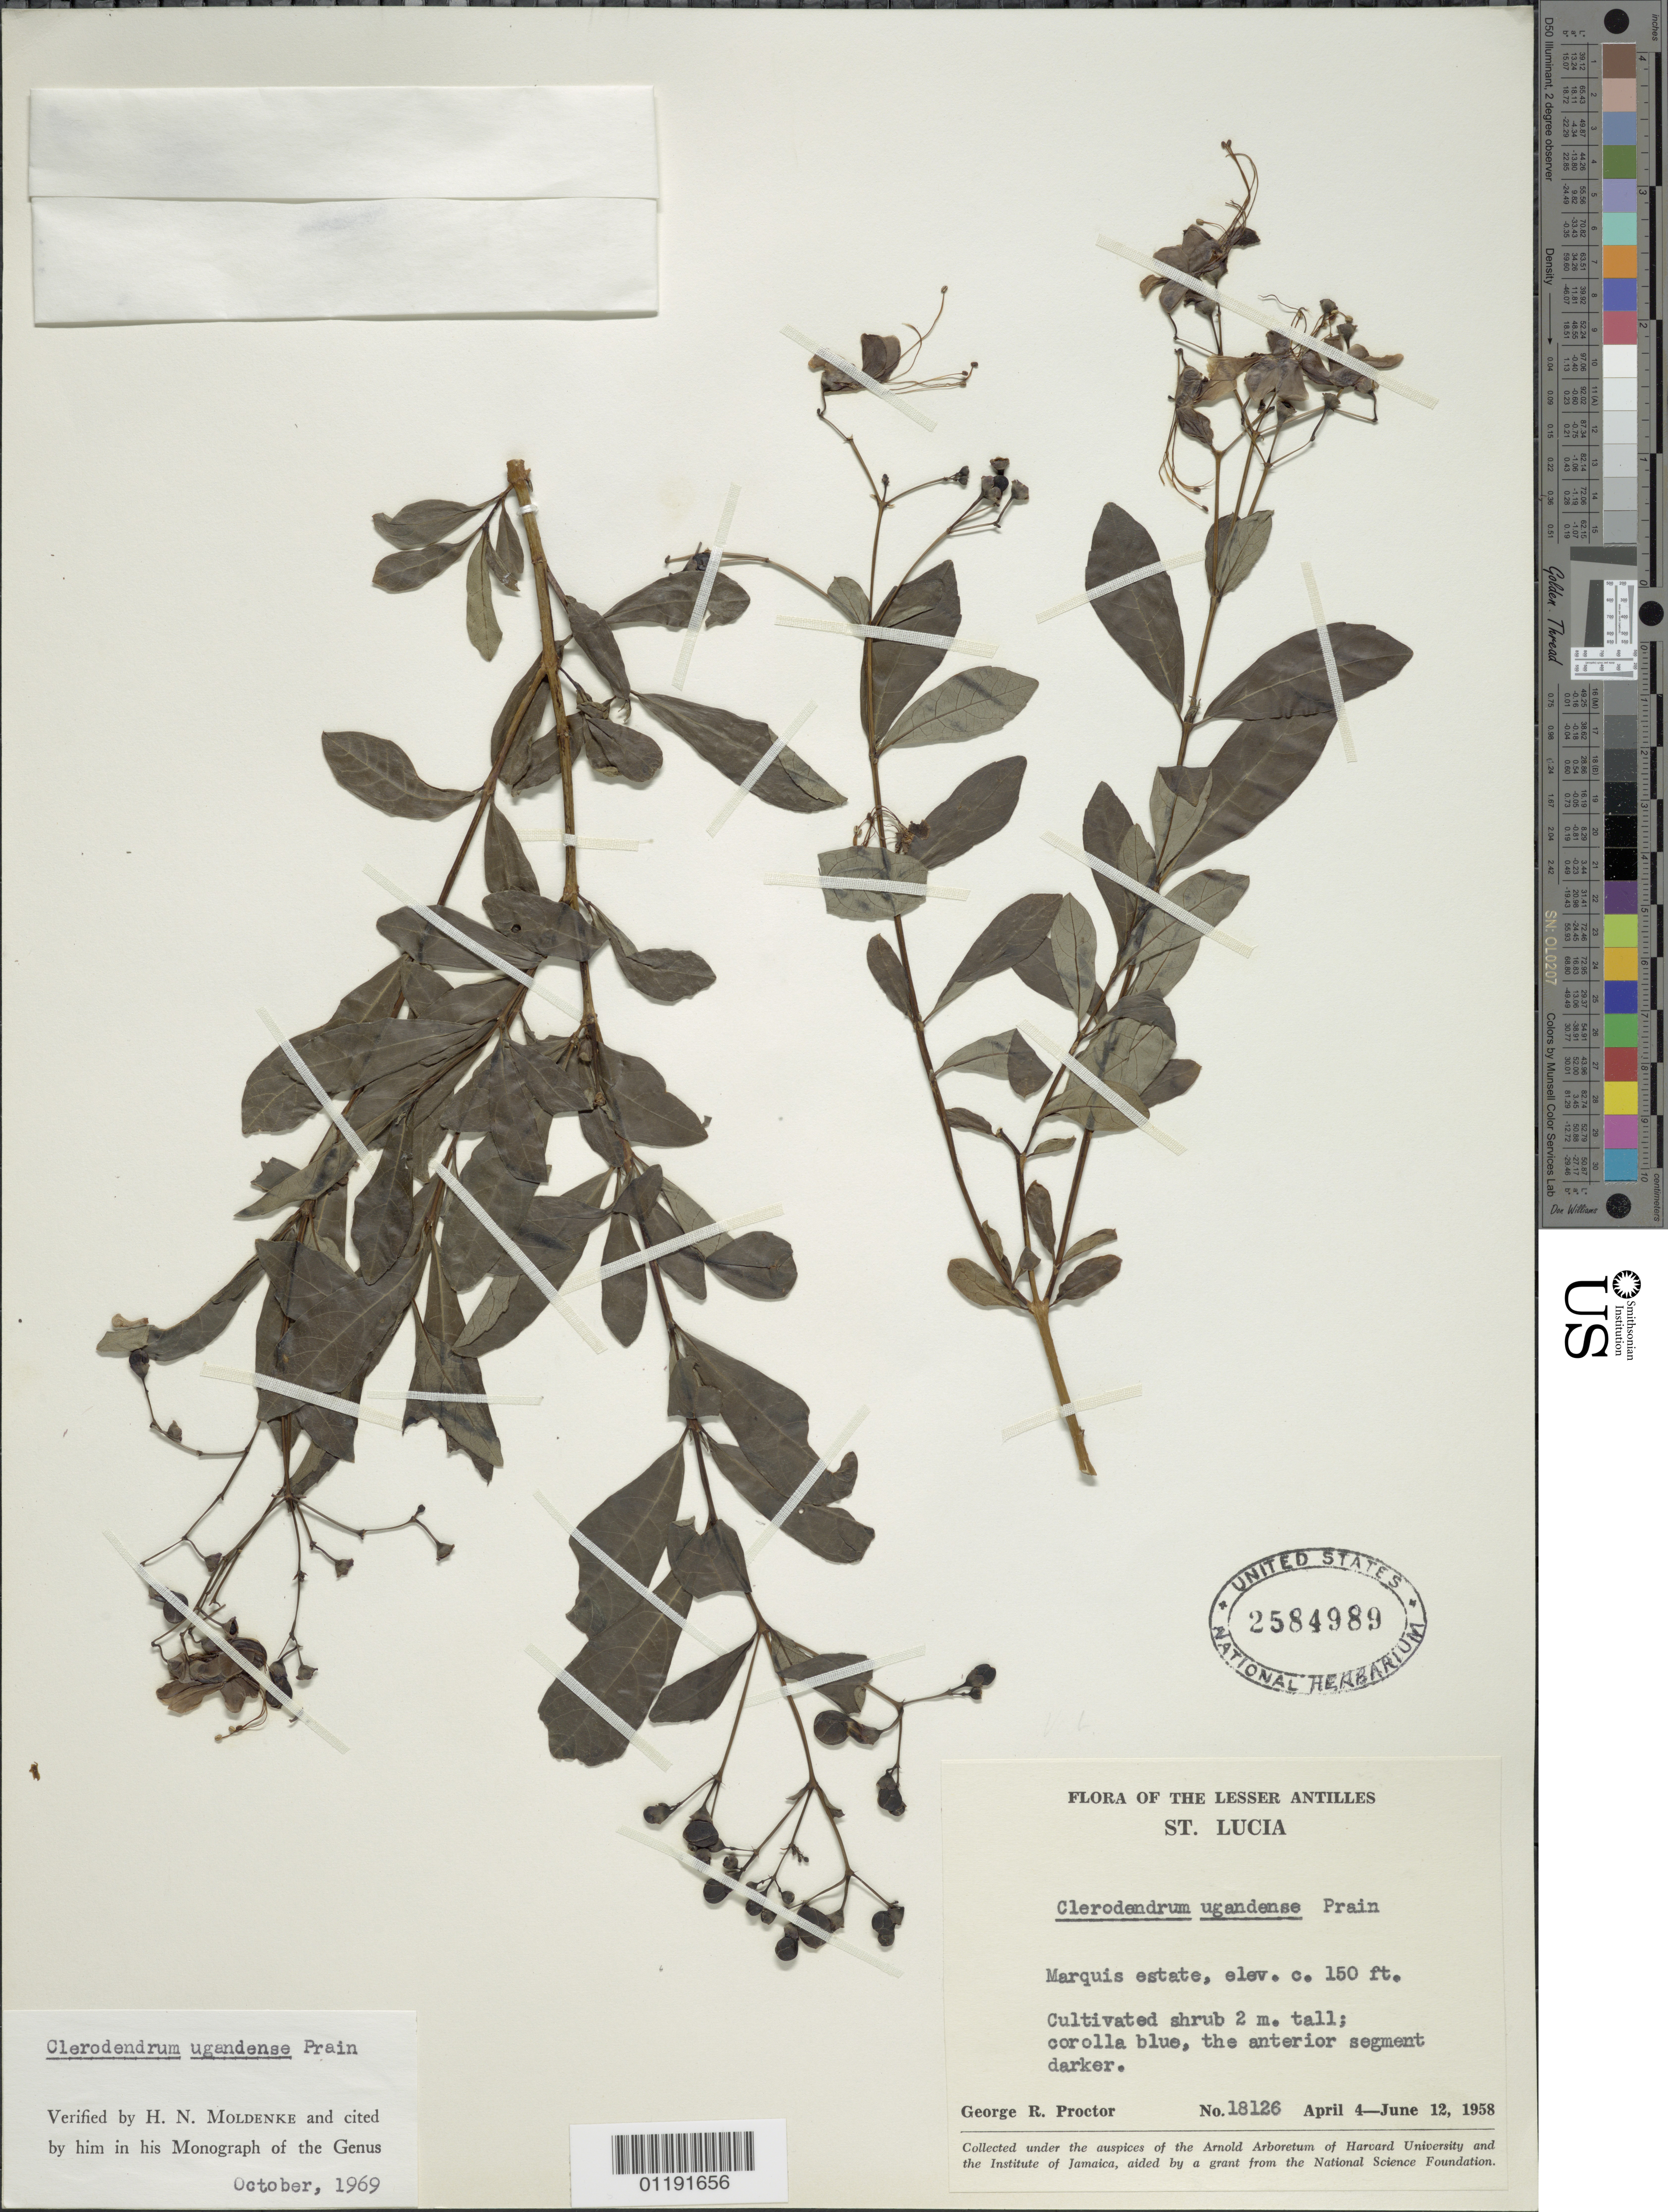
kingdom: Plantae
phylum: Tracheophyta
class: Magnoliopsida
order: Lamiales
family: Lamiaceae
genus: Clerodendrum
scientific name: Clerodendrum ugandense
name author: Prain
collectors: G. Proctor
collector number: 18126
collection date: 1958-04-04/1958-06-12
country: St. Lucia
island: Saint Lucia Island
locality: Marquis estate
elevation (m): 46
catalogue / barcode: US 2584989